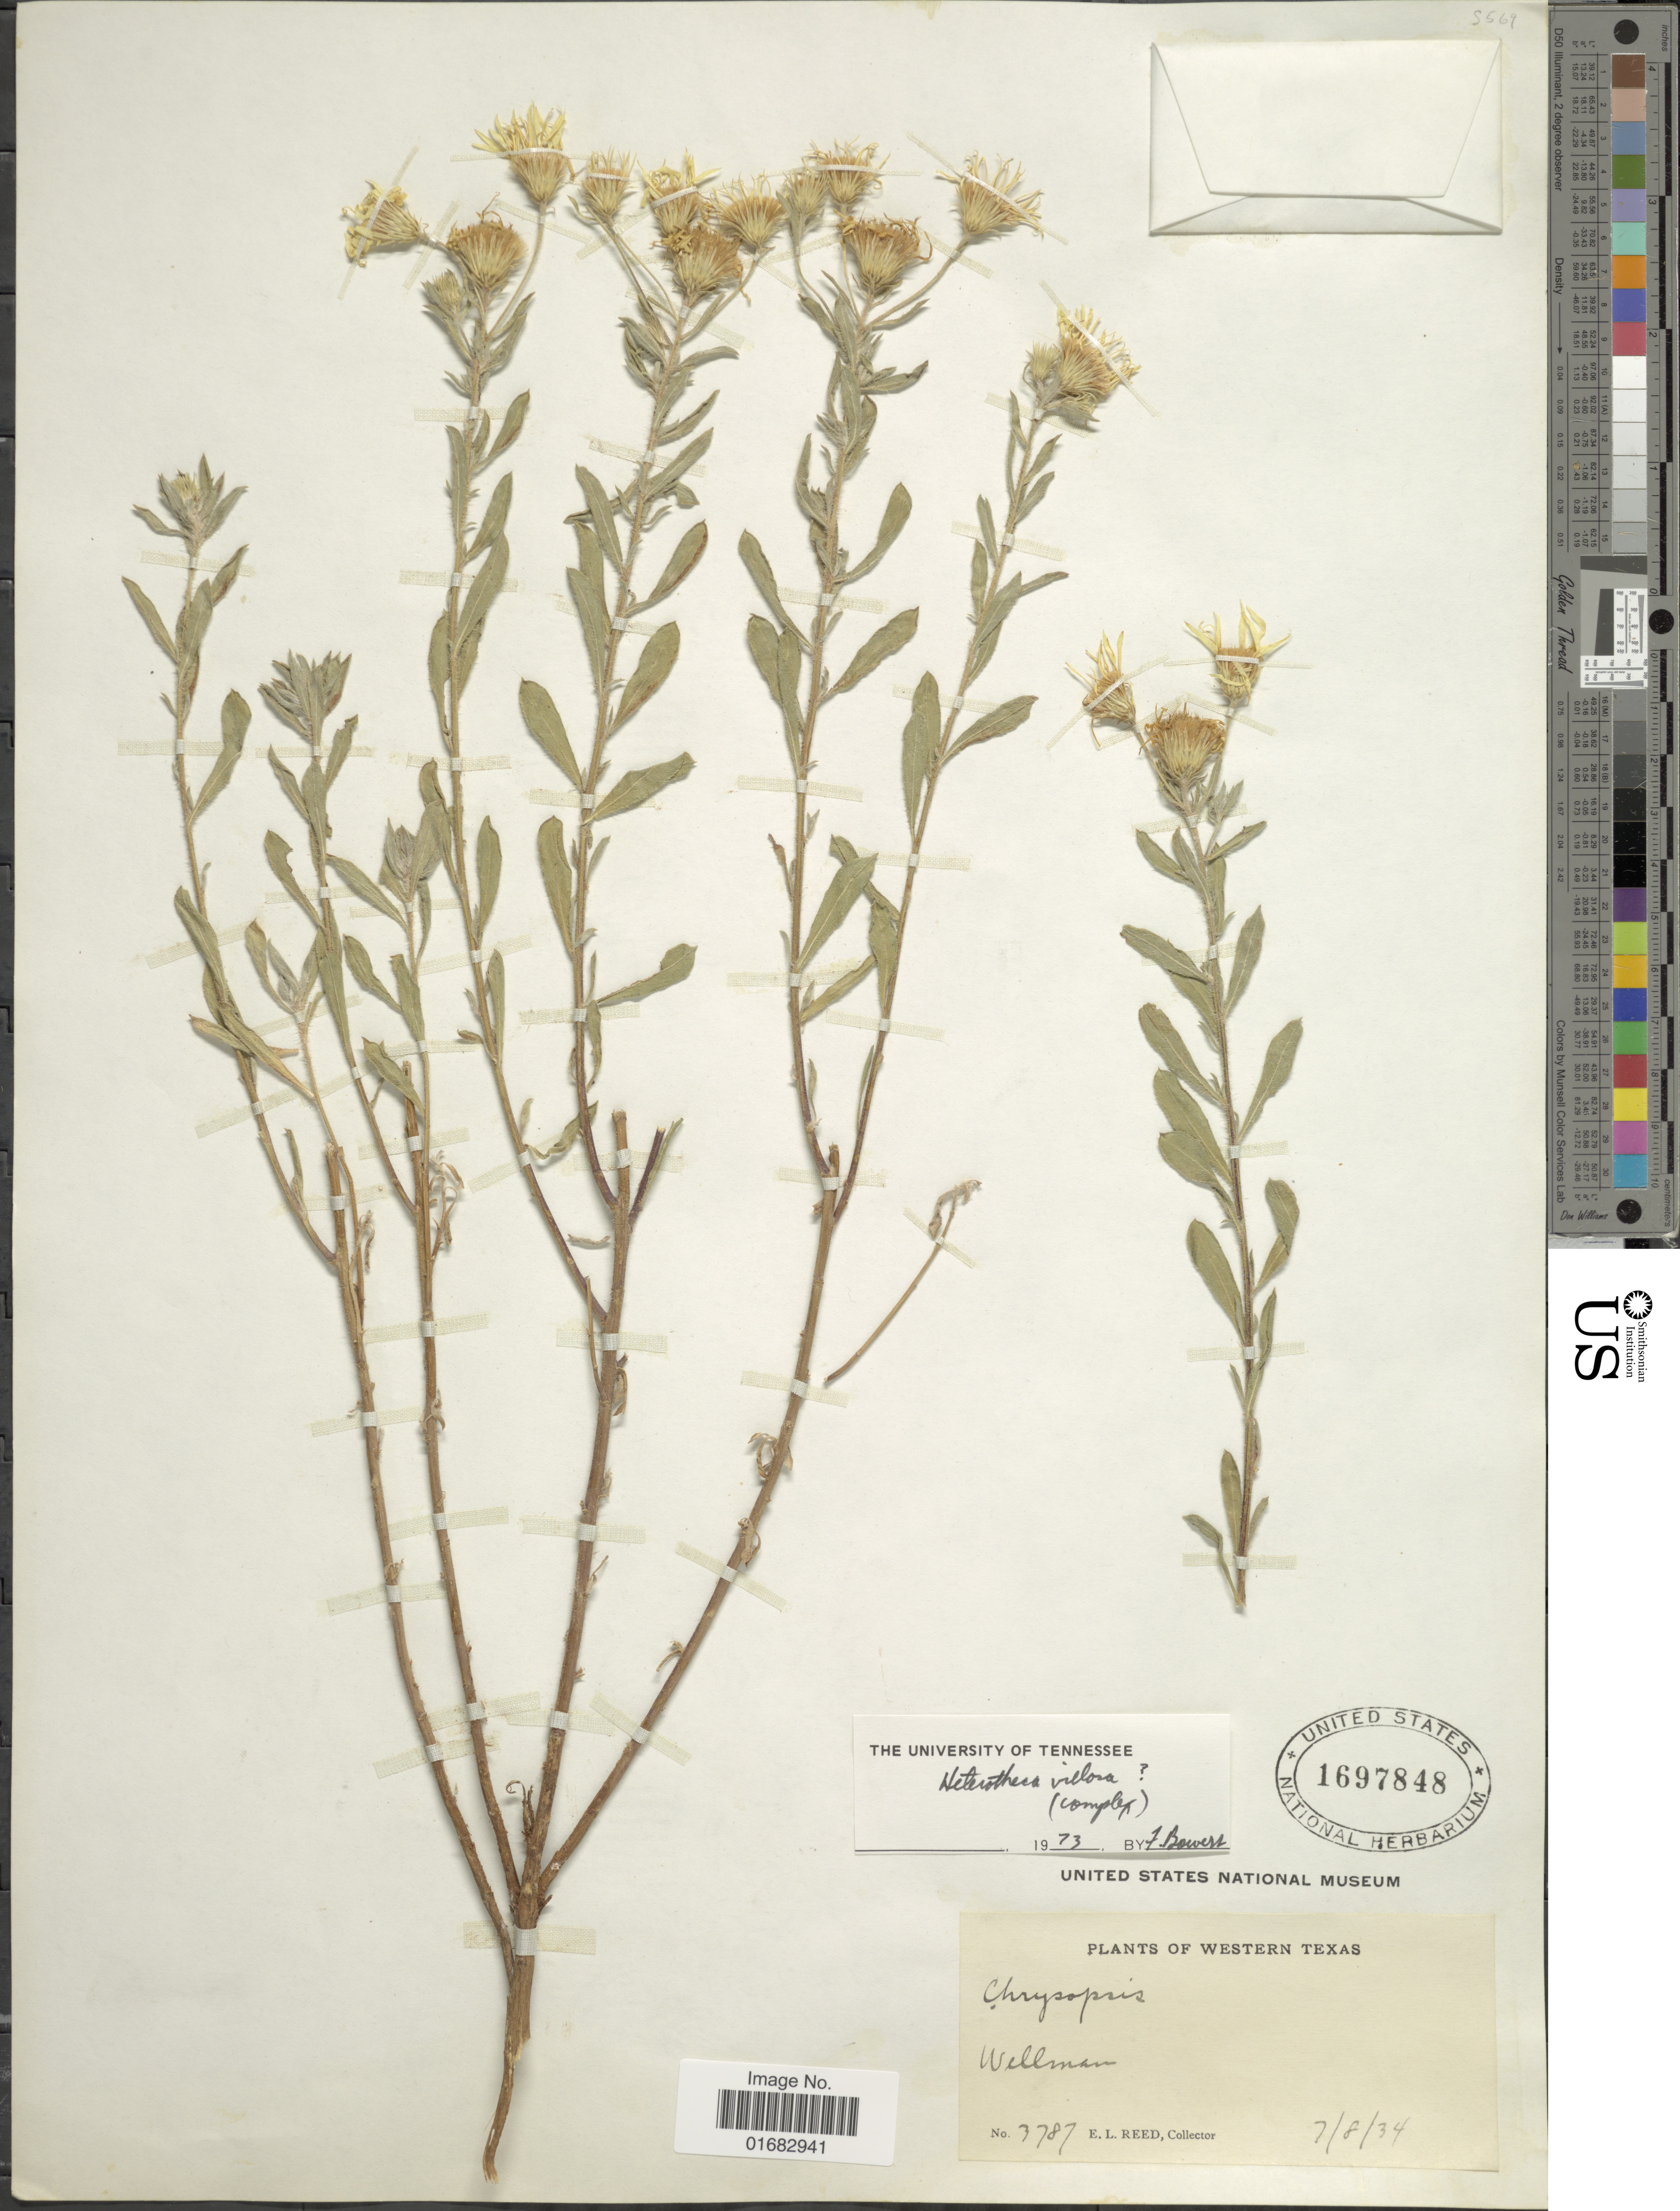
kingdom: Plantae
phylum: Tracheophyta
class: Magnoliopsida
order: Asterales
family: Asteraceae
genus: Heterotheca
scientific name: Heterotheca villosa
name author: (Pursh) Shinners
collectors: E. Reed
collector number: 3787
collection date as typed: Transcribed d/m/y: 7/8/34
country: United States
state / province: Texas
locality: Western Texas, Wellman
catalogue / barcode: US 1697848